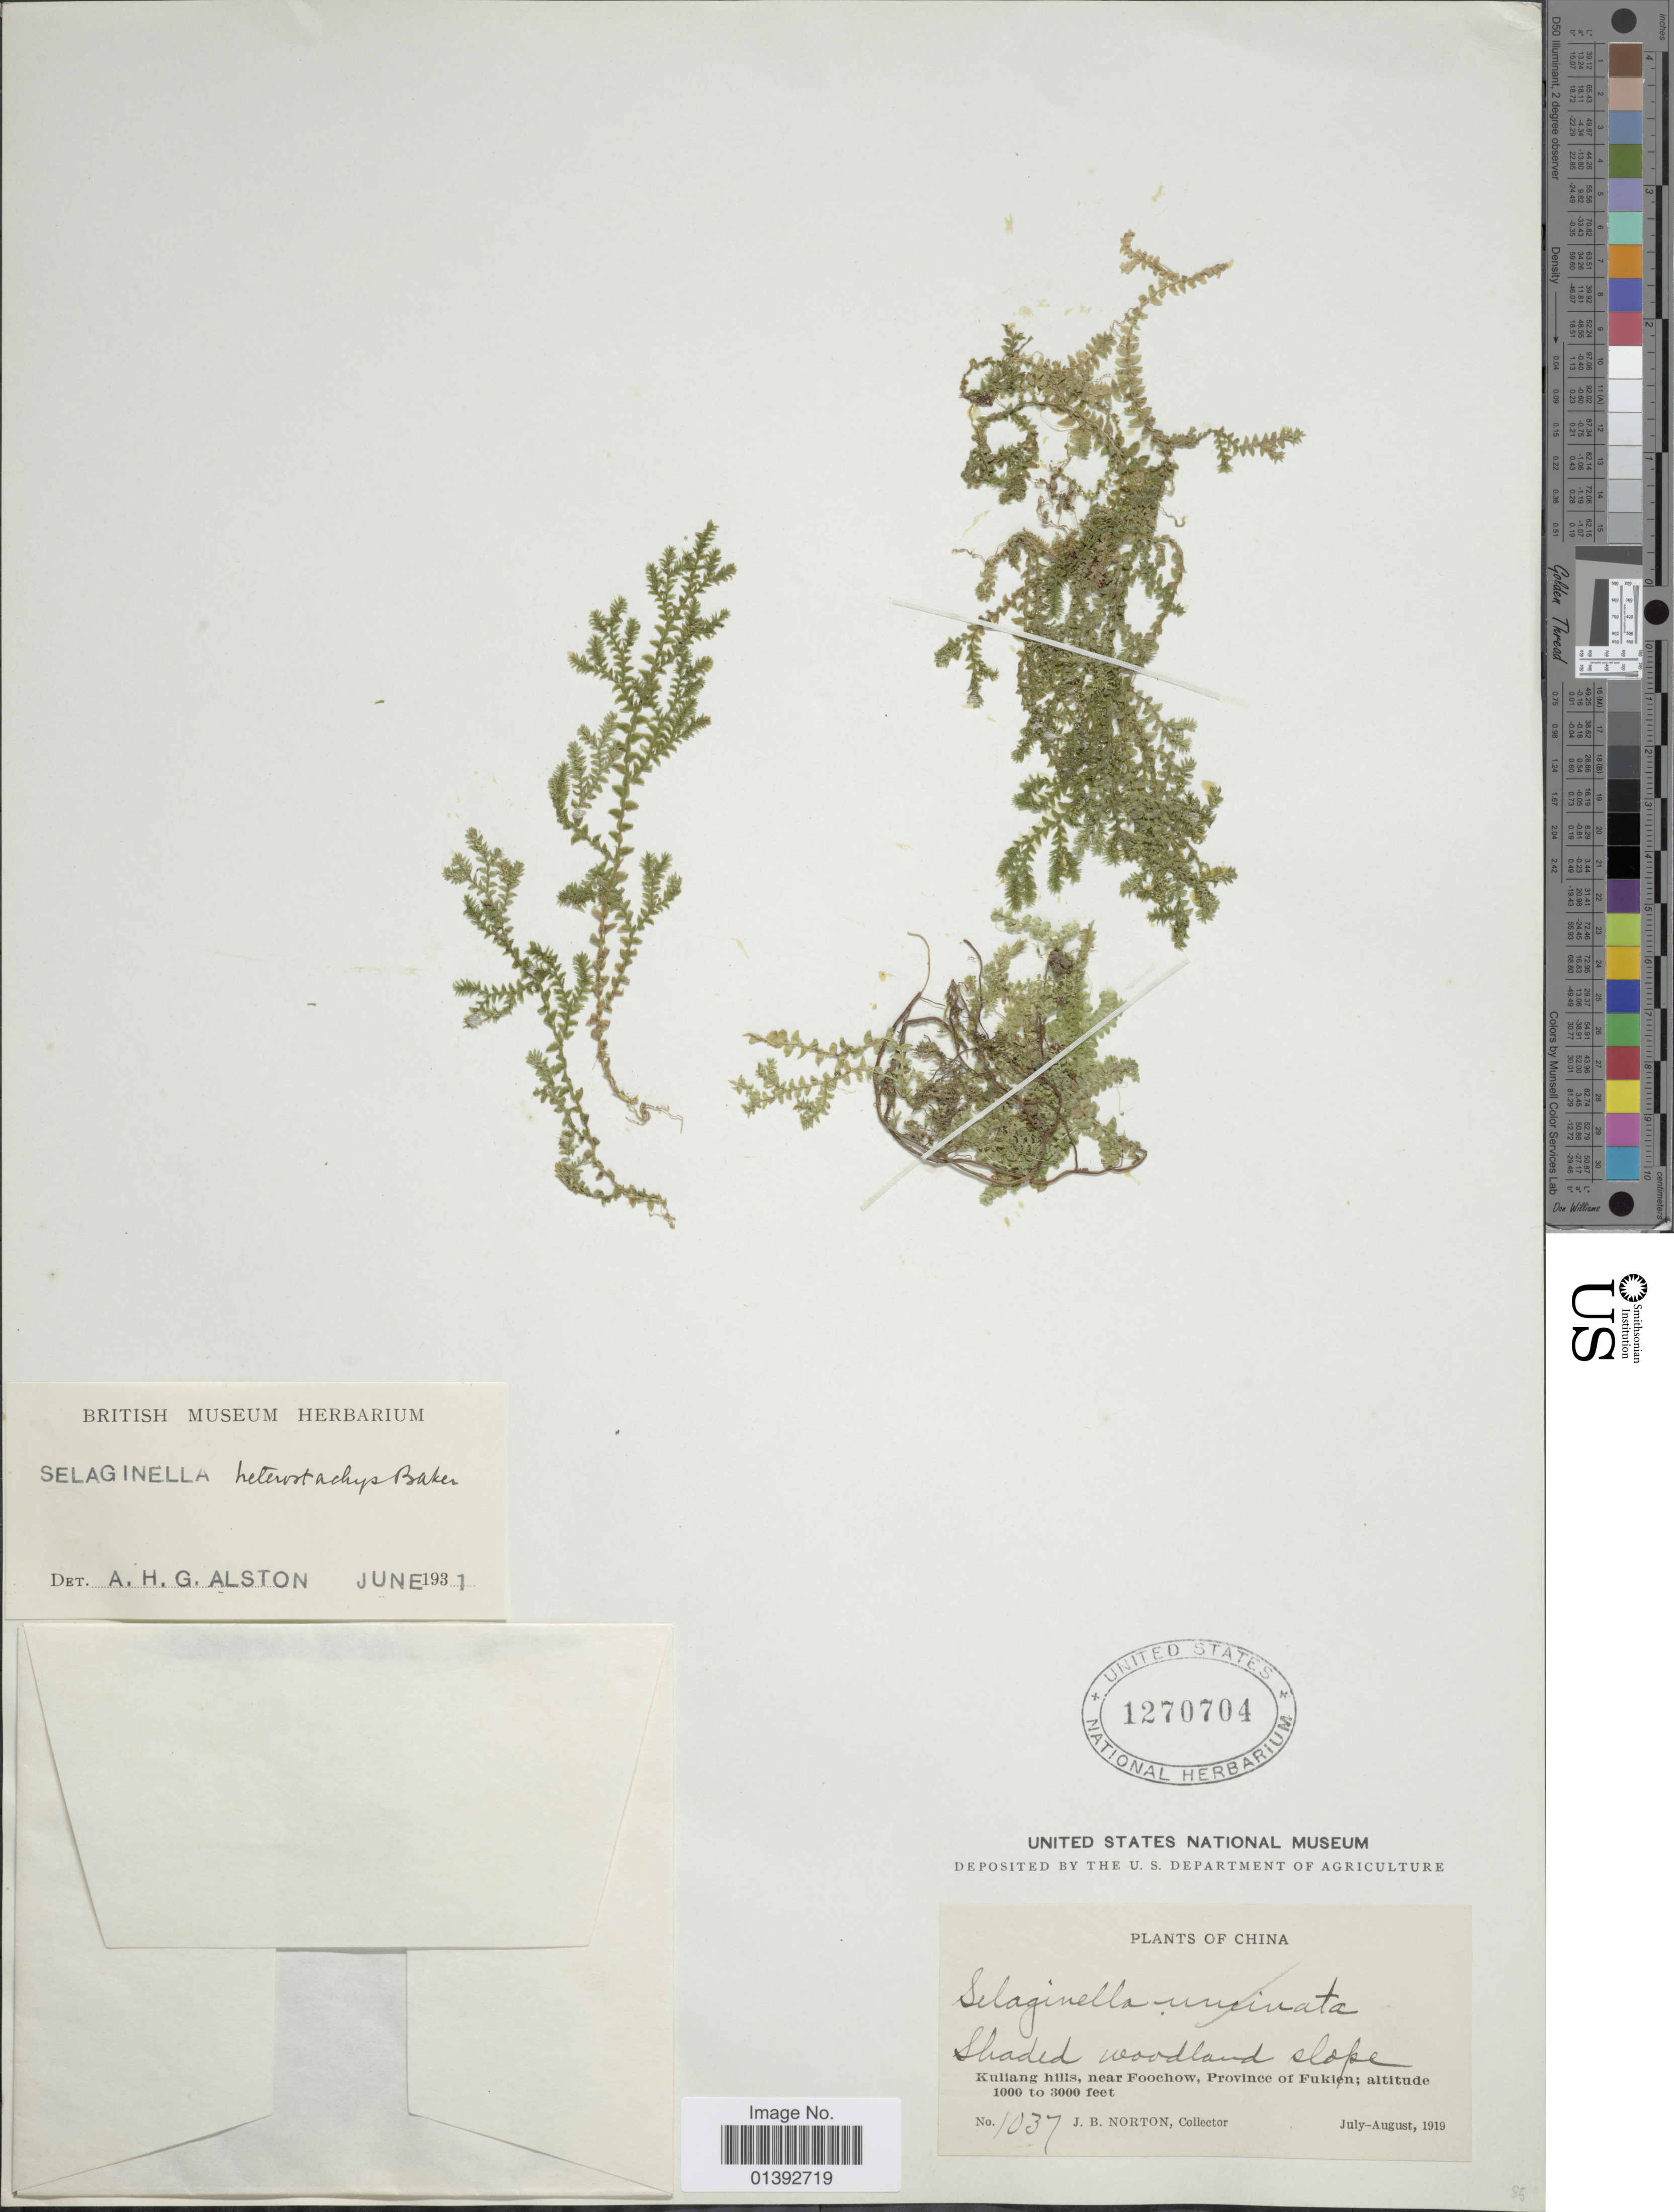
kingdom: Plantae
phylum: Tracheophyta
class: Lycopodiopsida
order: Selaginellales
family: Selaginellaceae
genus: Selaginella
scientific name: Selaginella heterostachys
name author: Baker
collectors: J. B. Norton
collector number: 1037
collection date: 1919-07/1919-08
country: China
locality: Kuliang hills, near Foochow, Province of Fukien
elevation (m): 305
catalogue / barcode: US 1270704